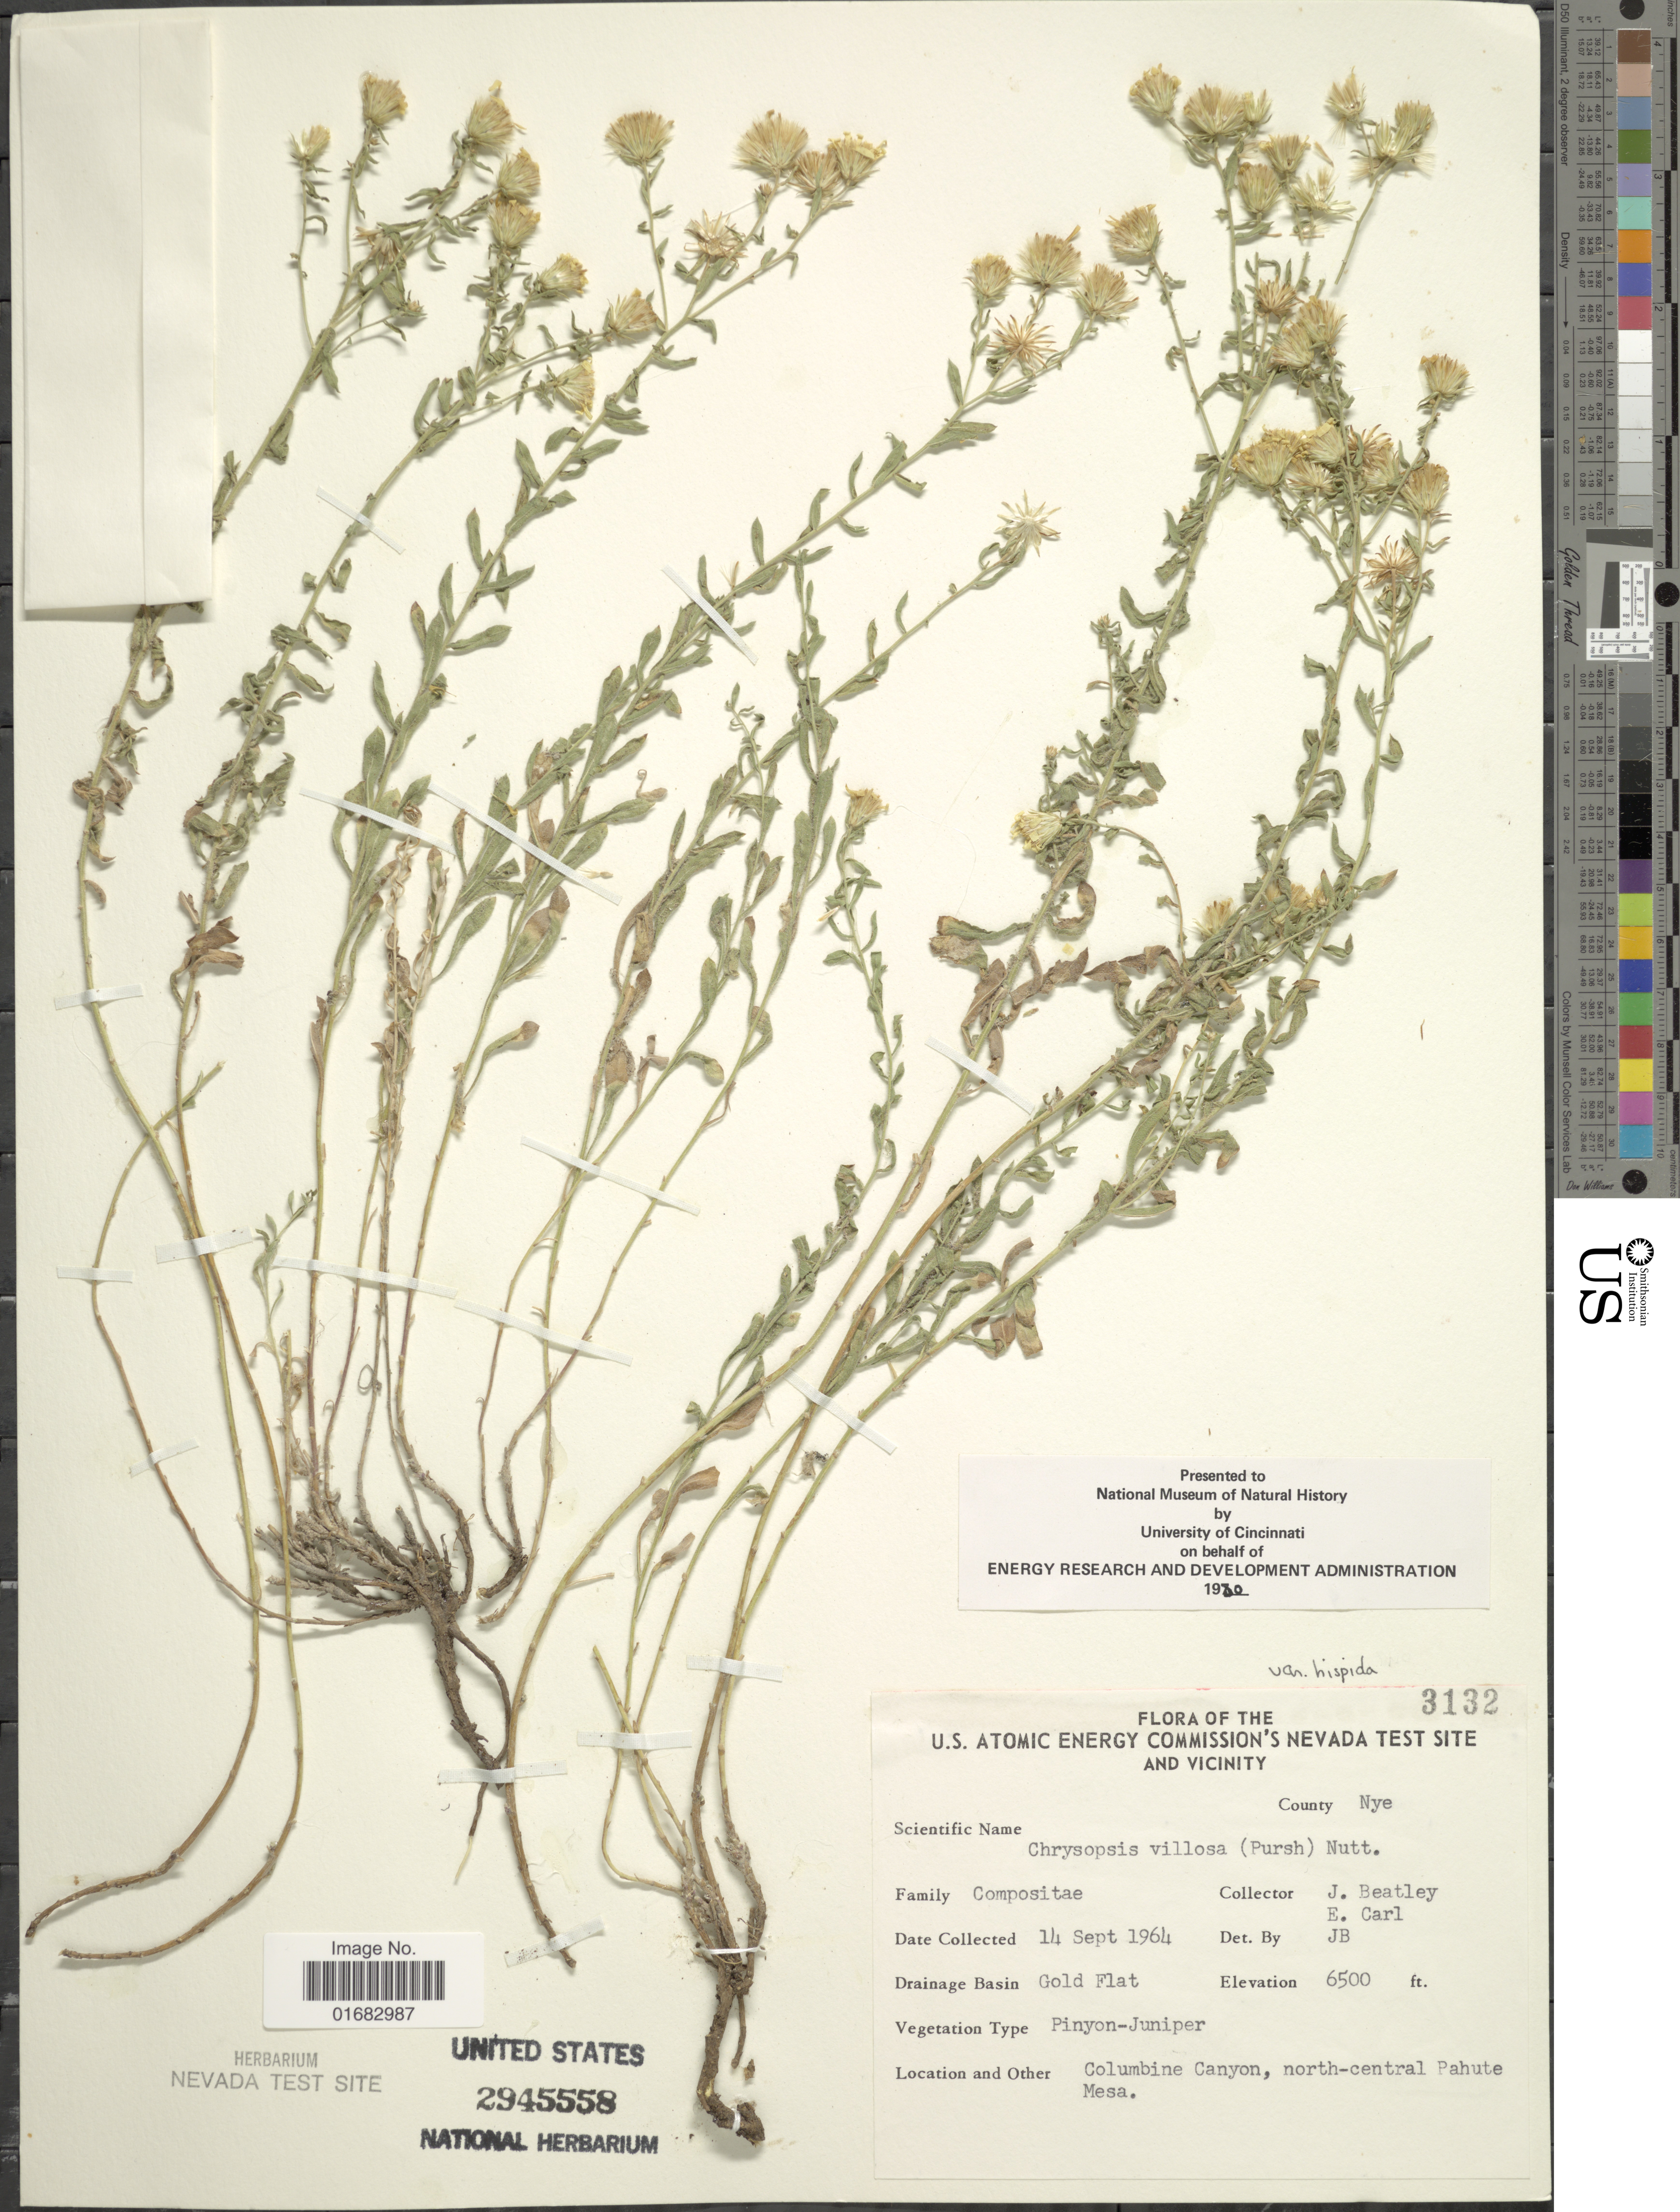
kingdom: Plantae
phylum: Tracheophyta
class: Magnoliopsida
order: Asterales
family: Asteraceae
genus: Heterotheca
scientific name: Heterotheca villosa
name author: (Pursh) Shinners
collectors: J. C. Beatley & E. Carl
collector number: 3132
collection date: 1964-09-14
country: United States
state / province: Nevada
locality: U.S. Atomic Energy Commission's Nevada Test Site and Vicinity, County Nye, Gold Flat, Columbine Canyon, north-central Pahute Mesa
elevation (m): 1981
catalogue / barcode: US 2945558